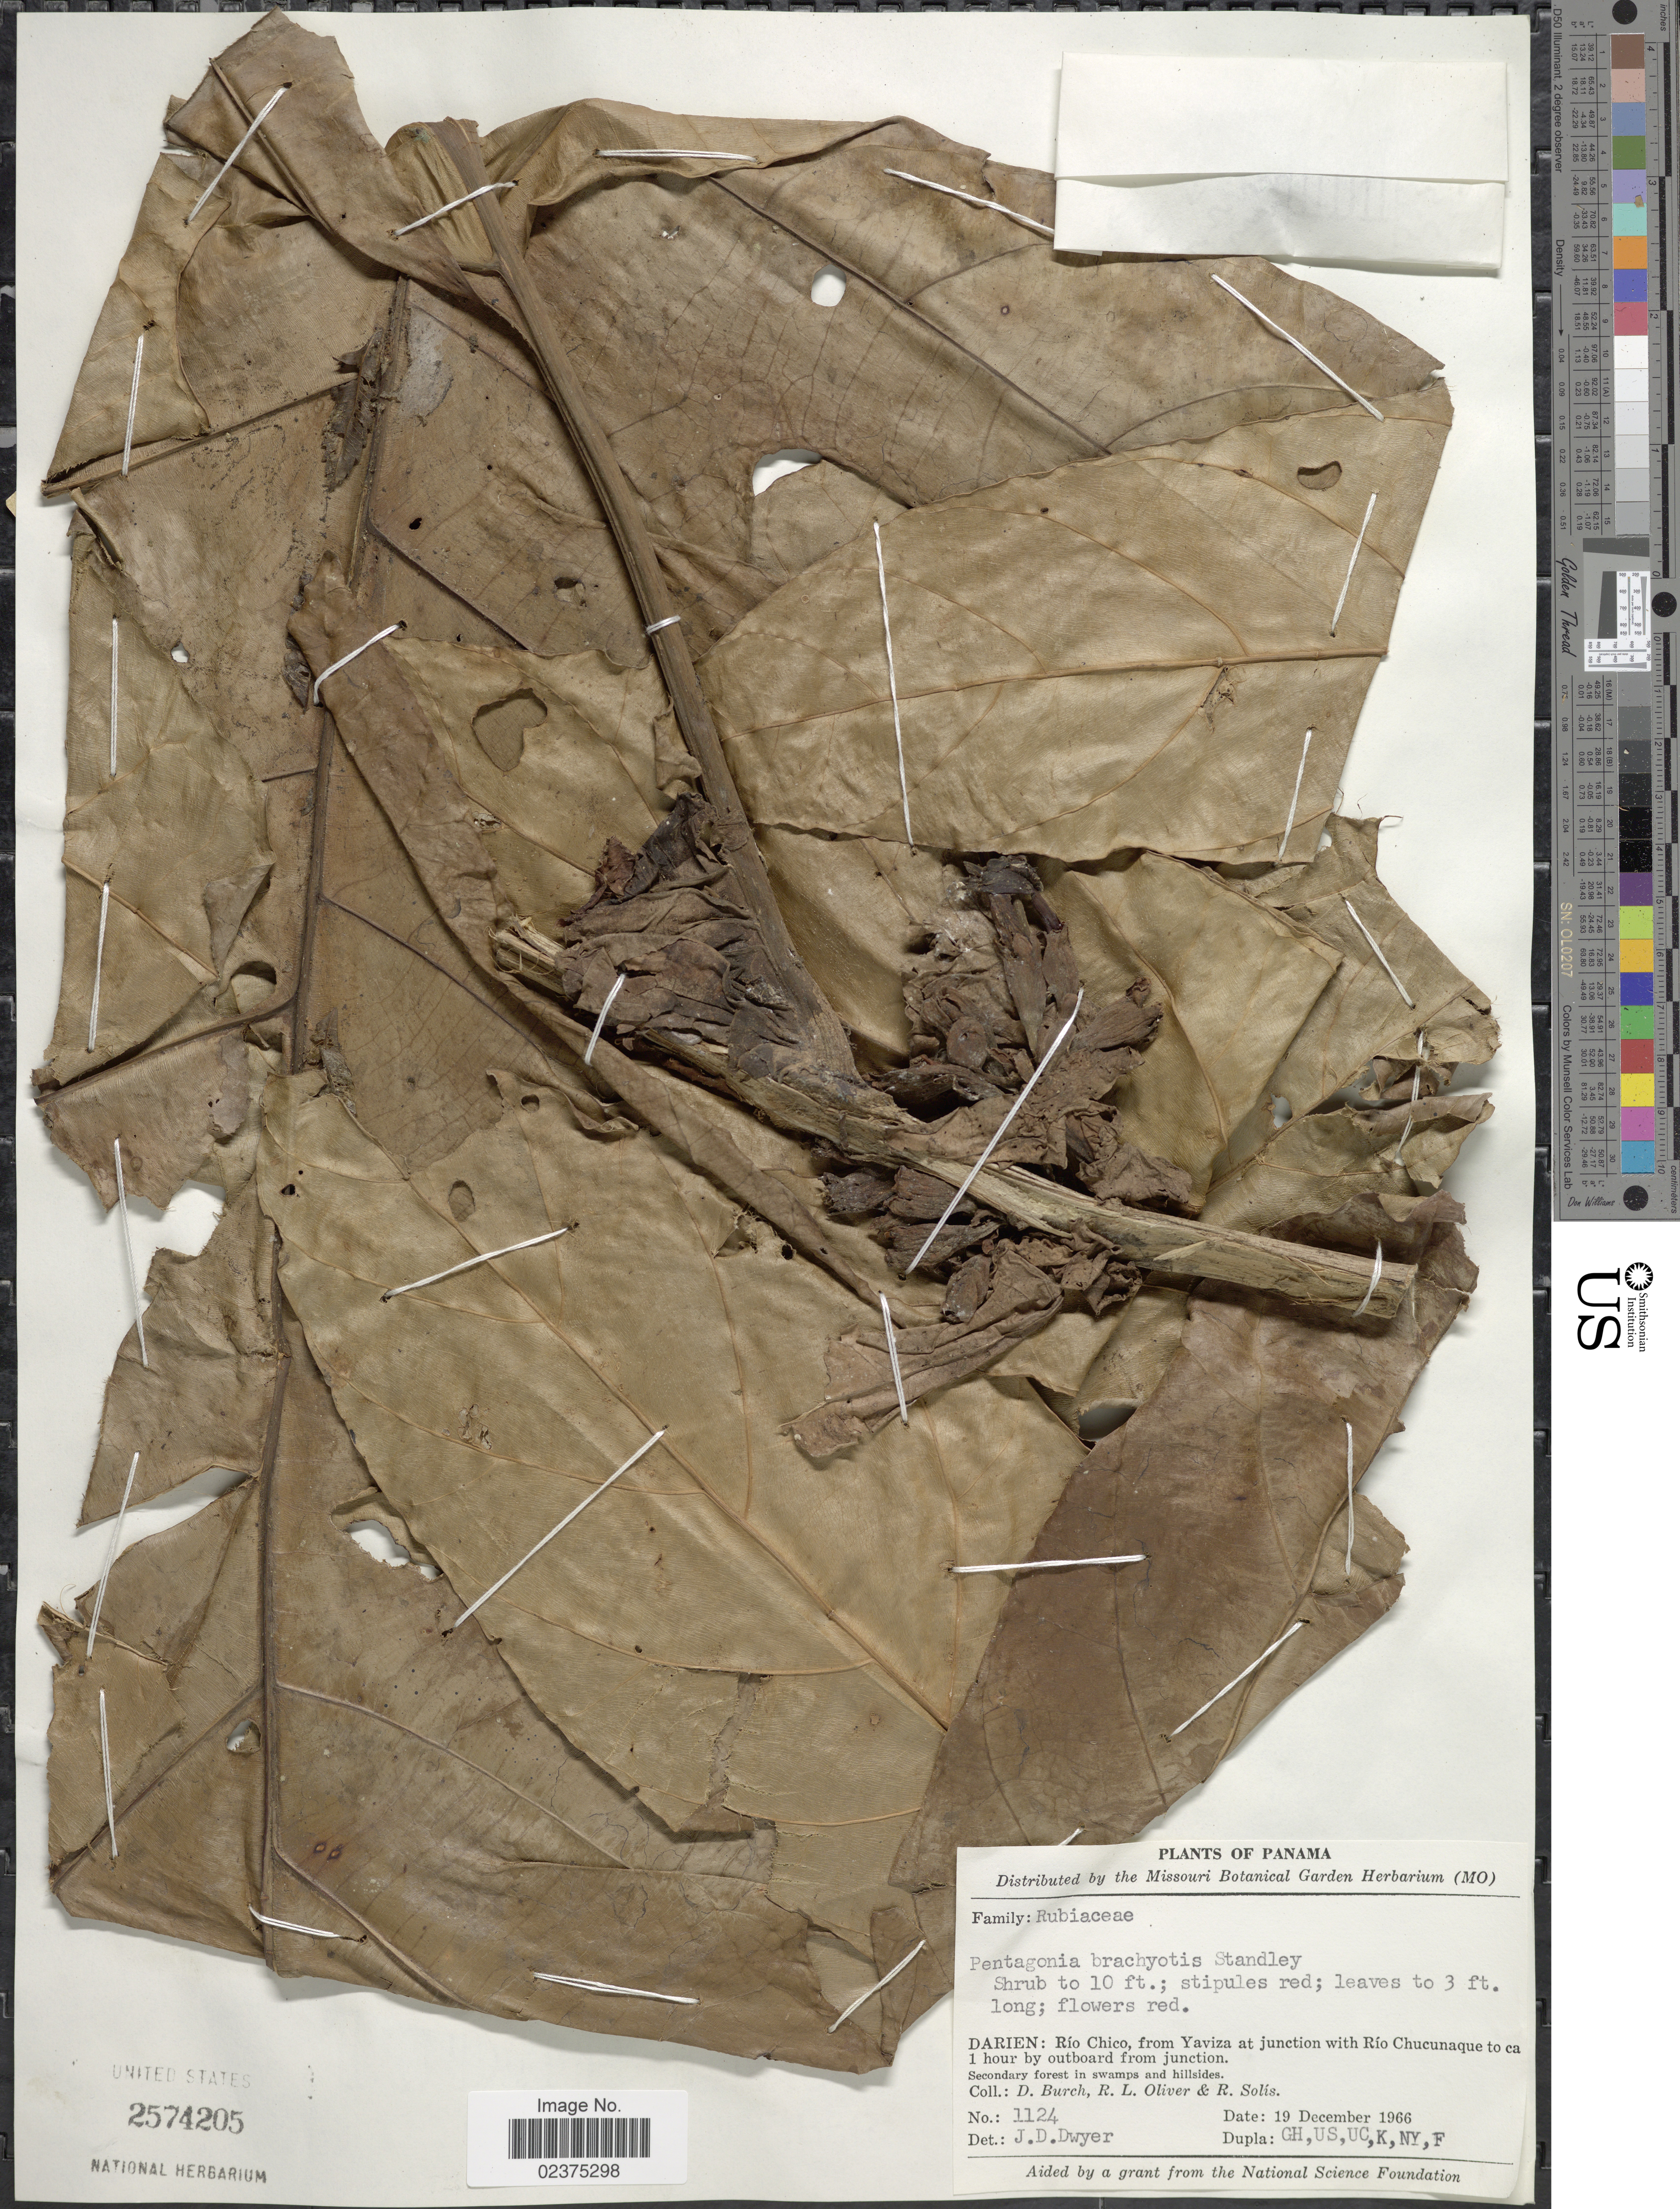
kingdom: Plantae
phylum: Tracheophyta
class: Magnoliopsida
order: Gentianales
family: Rubiaceae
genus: Pentagonia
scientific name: Pentagonia brachyotis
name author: (Standl.) Standl.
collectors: D. Burch, R. Oliver & R. Solis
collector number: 1124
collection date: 1966-12-19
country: Panama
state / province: Darién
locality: Río Chico, from Yaviza at junction with Río Chucunaque to ca 1 hour by outboard from junction. Secondary forest in swamps and hillsides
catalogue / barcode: US 2574205